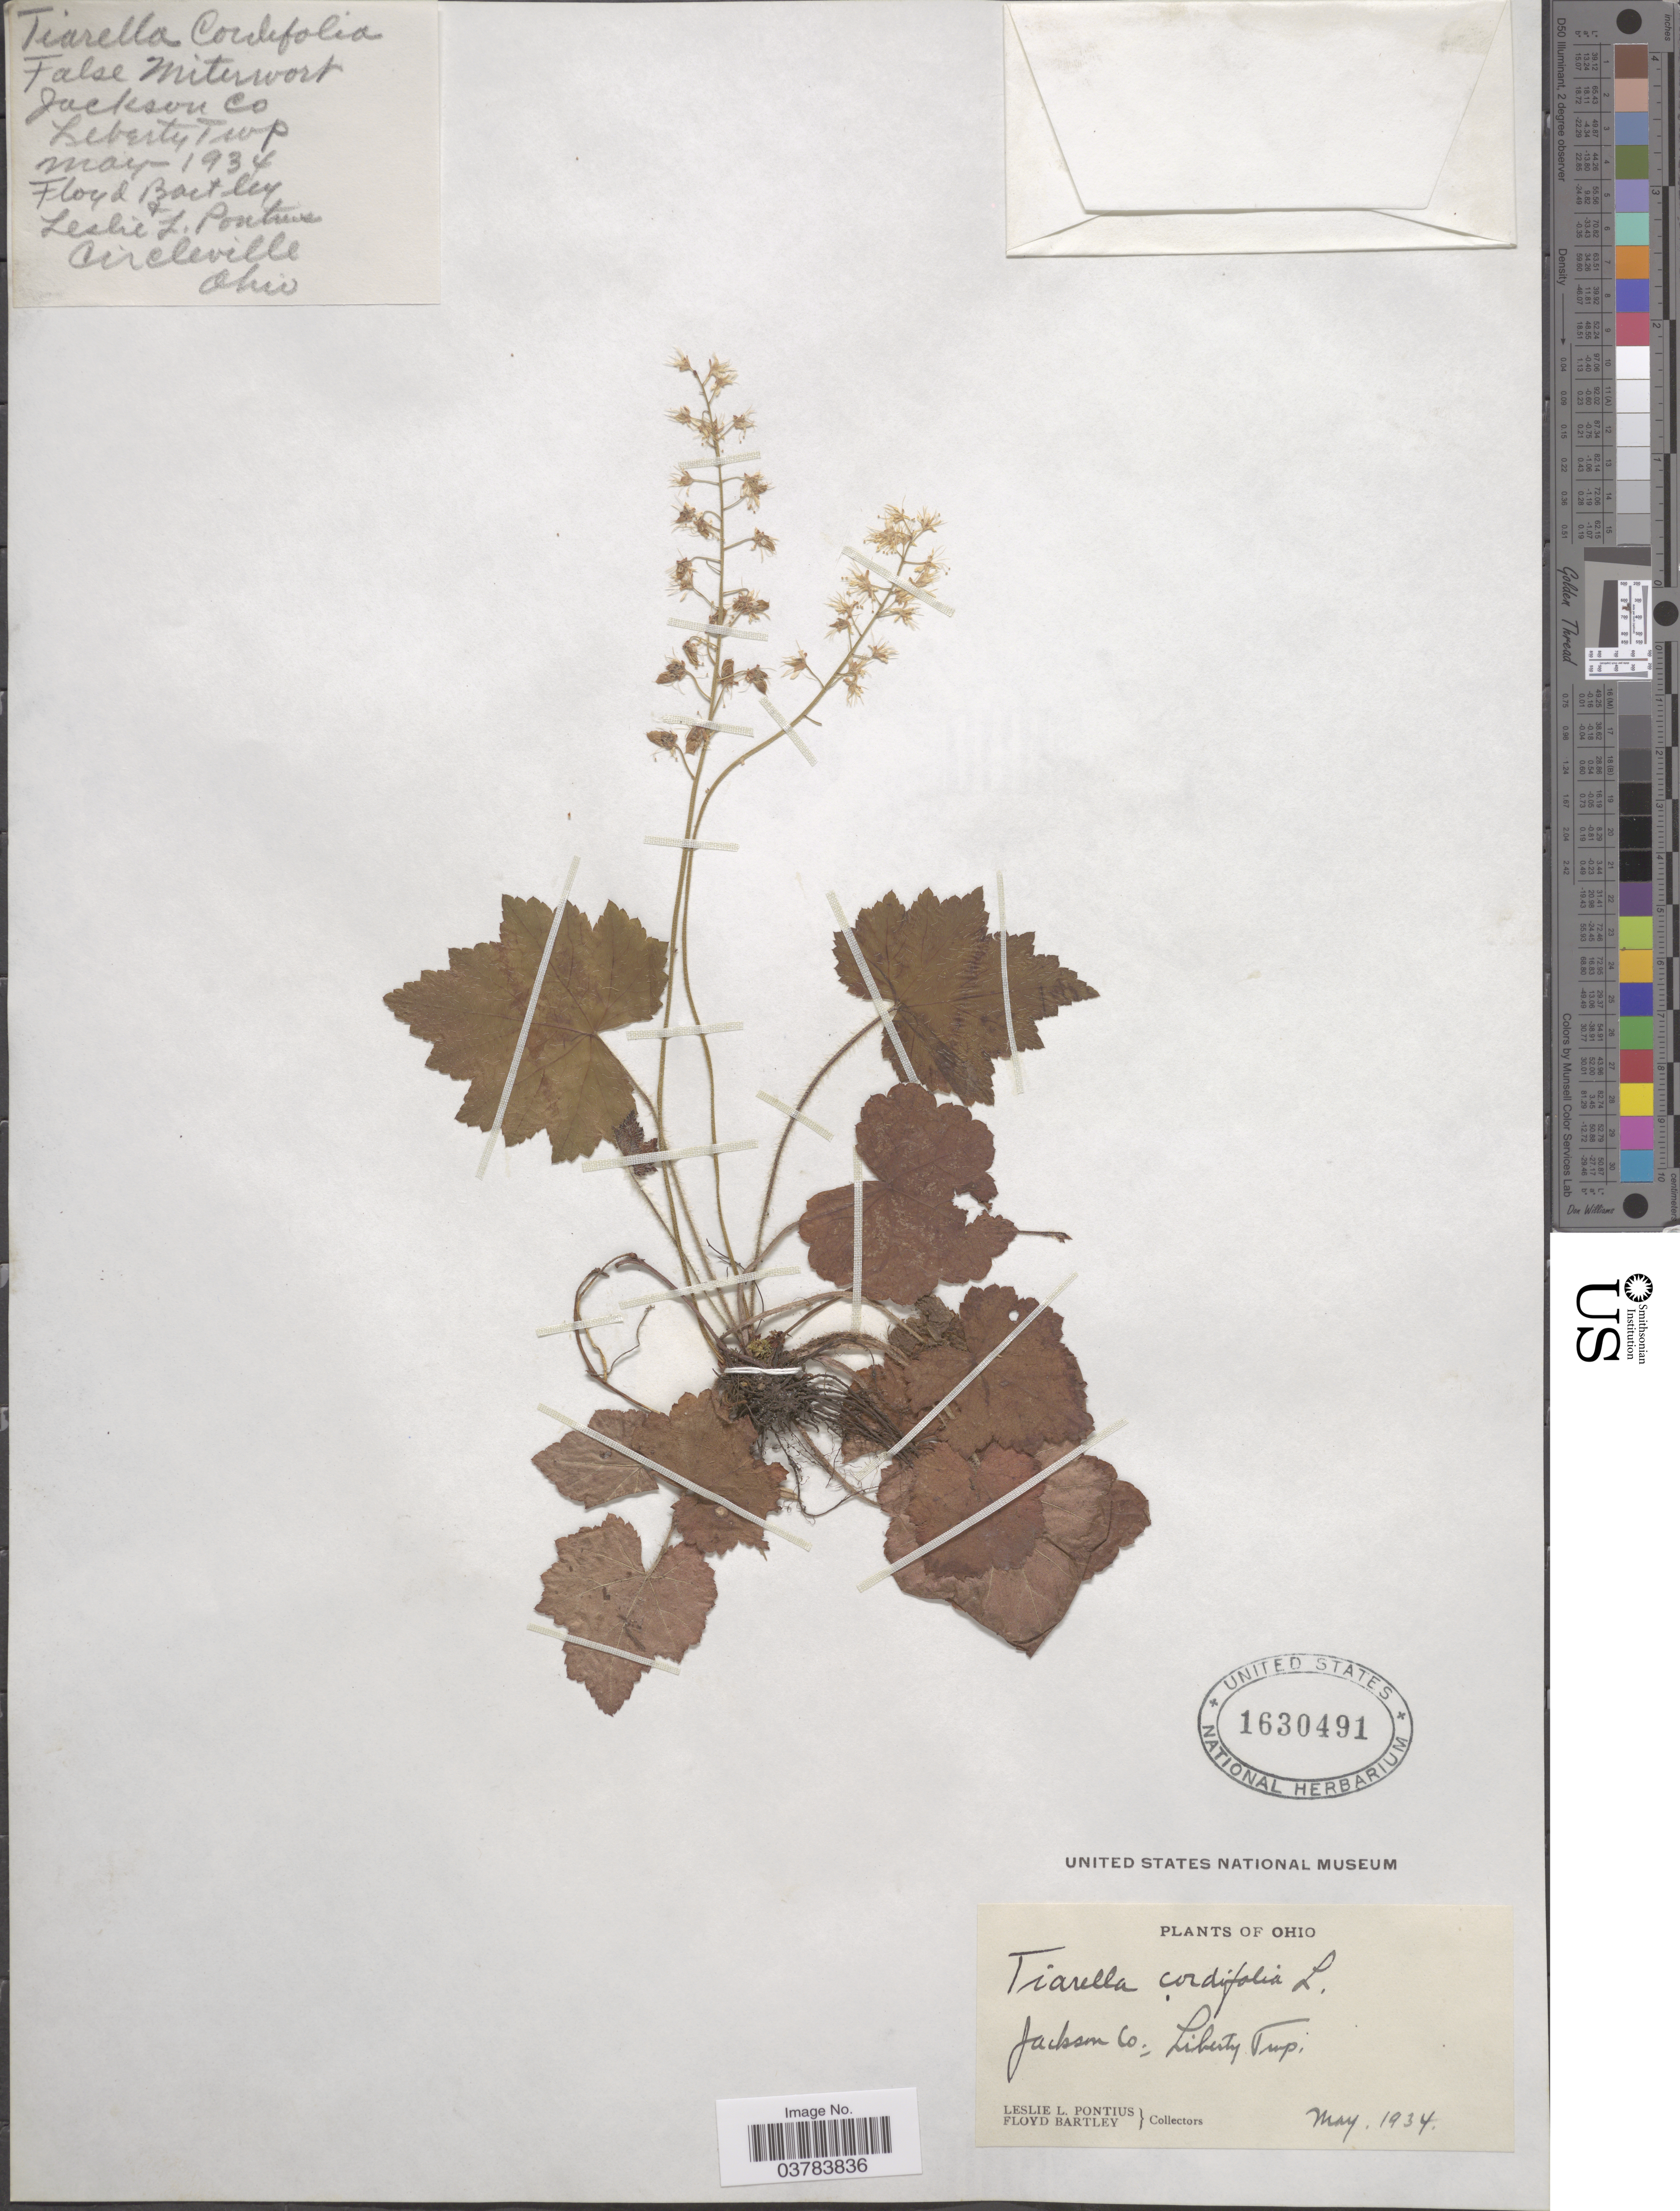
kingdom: Plantae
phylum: Tracheophyta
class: Magnoliopsida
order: Saxifragales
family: Saxifragaceae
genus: Tiarella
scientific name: Tiarella cordifolia var. typica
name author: Lakela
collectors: L. Pontius & F. Bartley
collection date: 1934-05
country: United States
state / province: Ohio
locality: Jackson Co., Liberty Twp.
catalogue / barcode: US 1630491